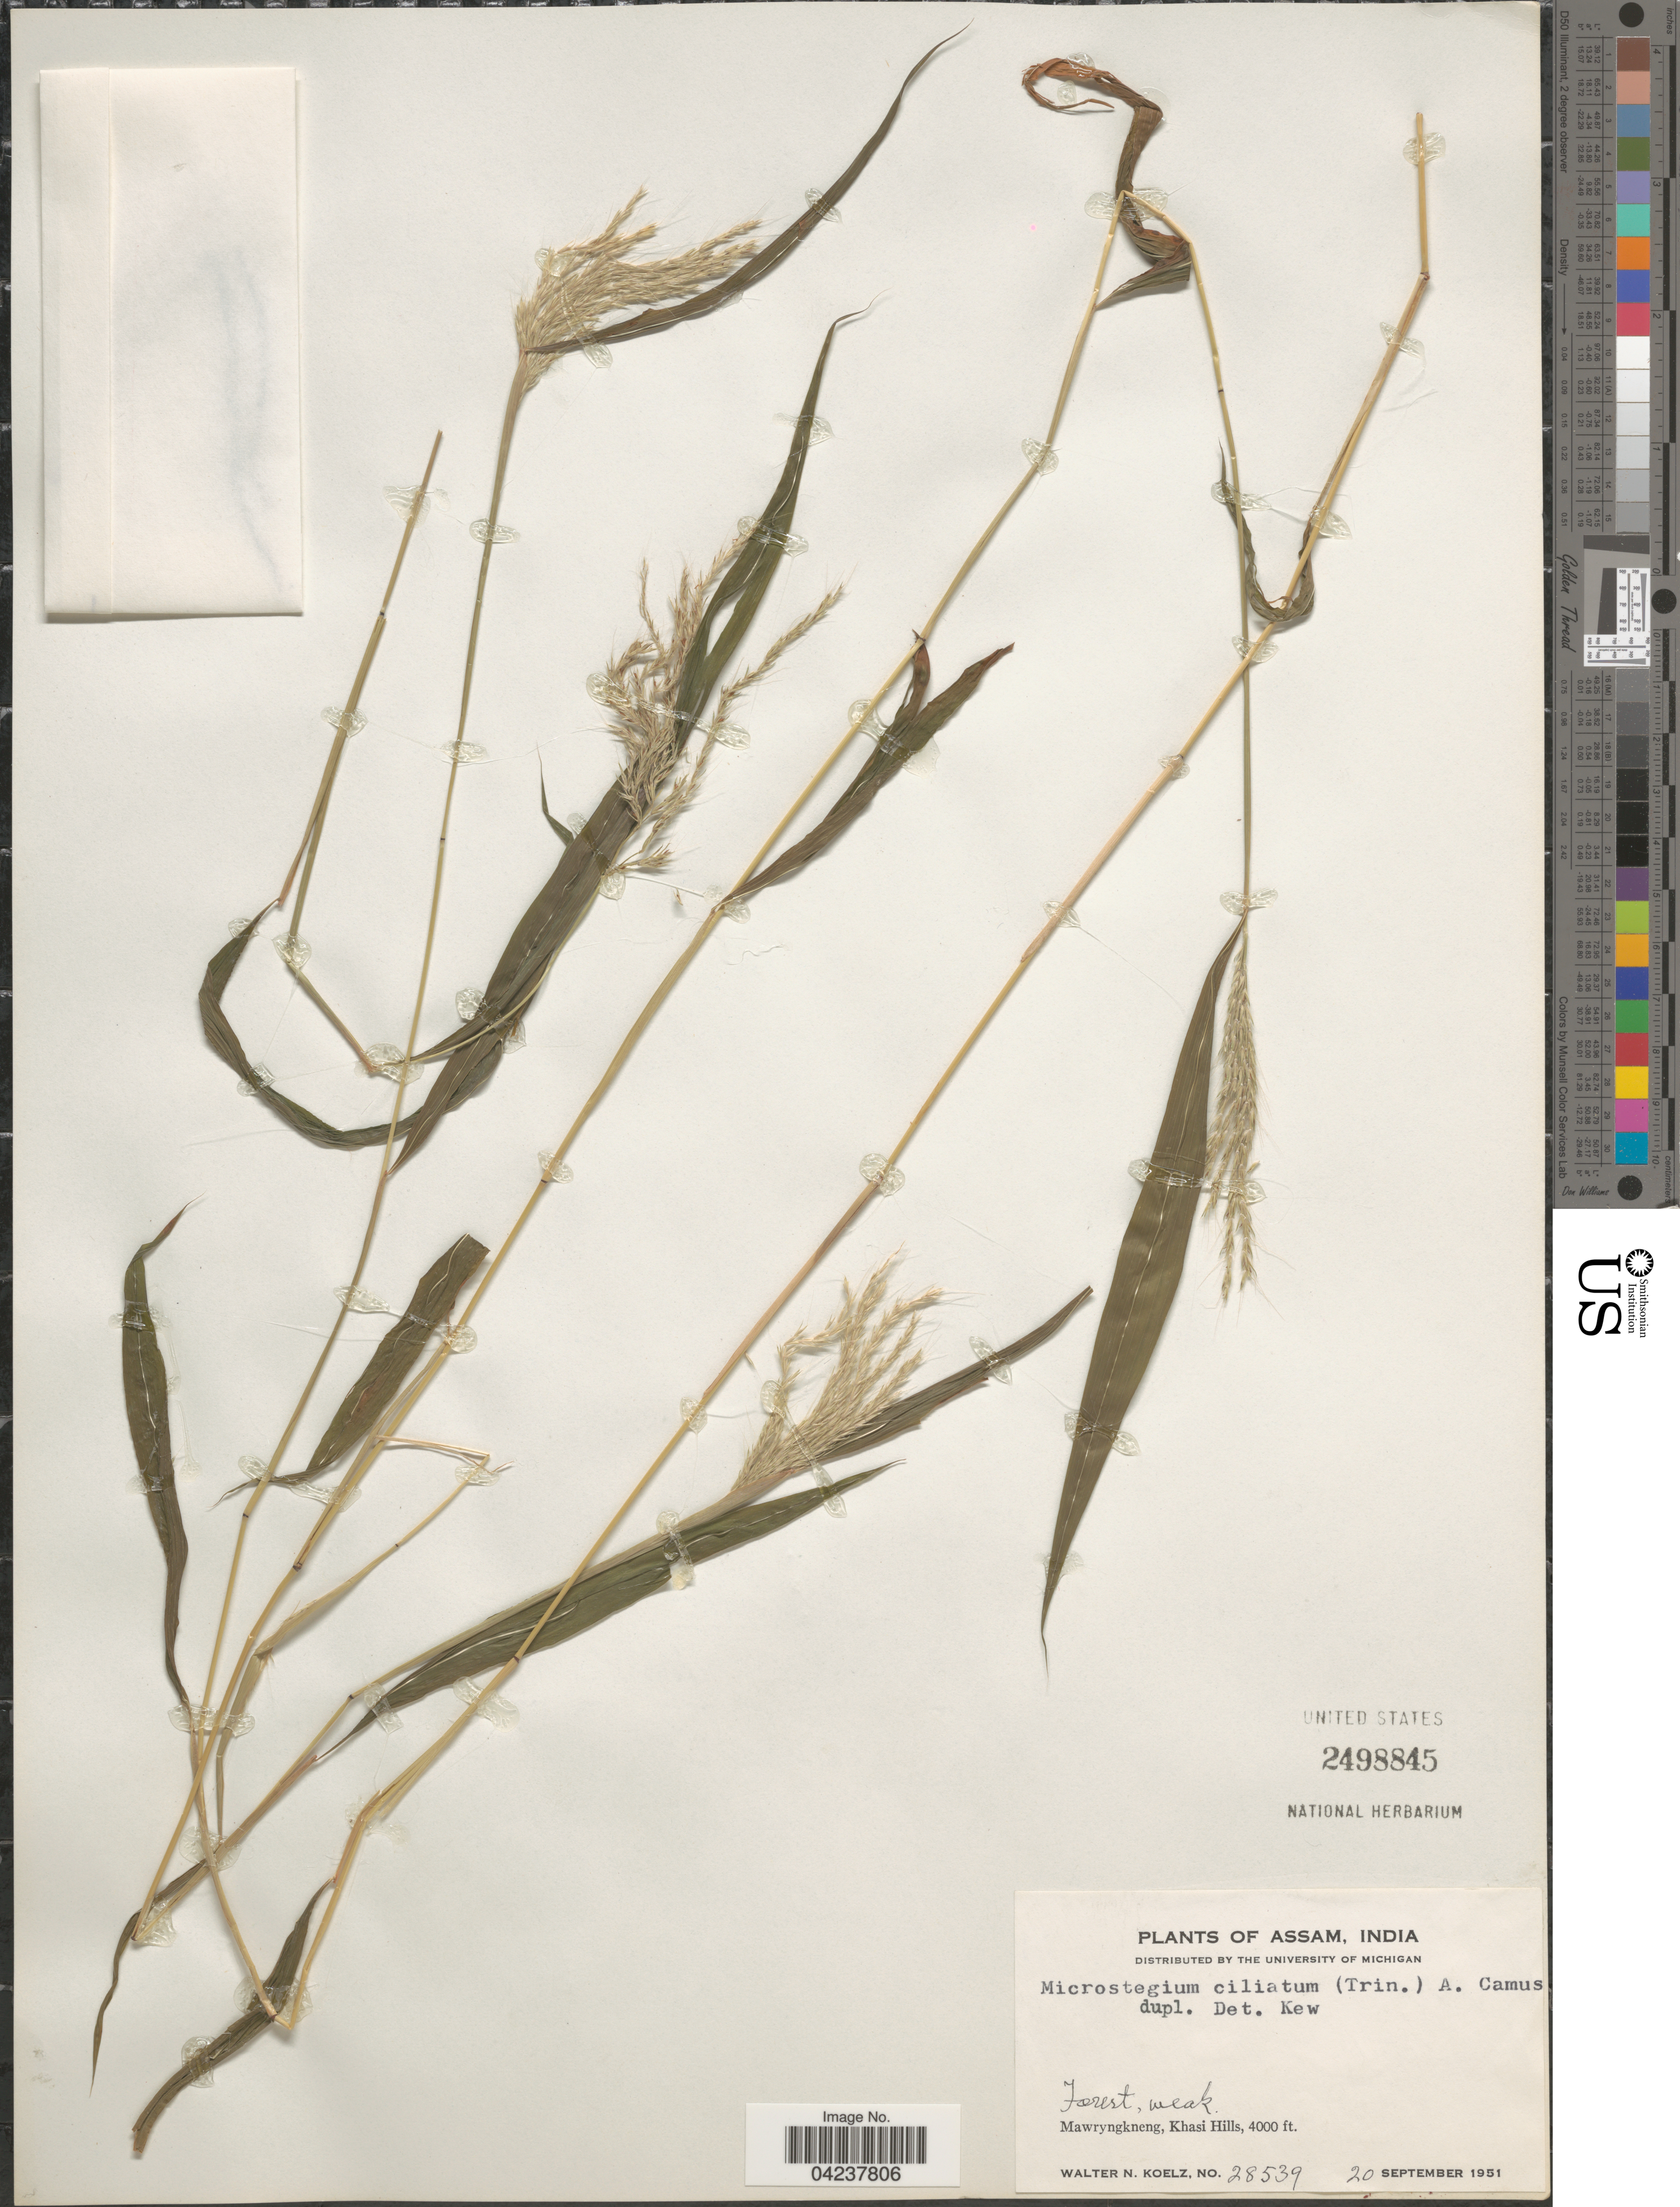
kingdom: Plantae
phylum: Tracheophyta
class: Liliopsida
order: Poales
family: Poaceae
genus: Microstegium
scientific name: Microstegium ciliatum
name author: (Trin.) A. Camus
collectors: W. N. Koelz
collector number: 28539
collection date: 1951-09-20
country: India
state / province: Meghalaya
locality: Mawryngkneng, Khasi Hills.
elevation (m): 1219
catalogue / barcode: US 2498845